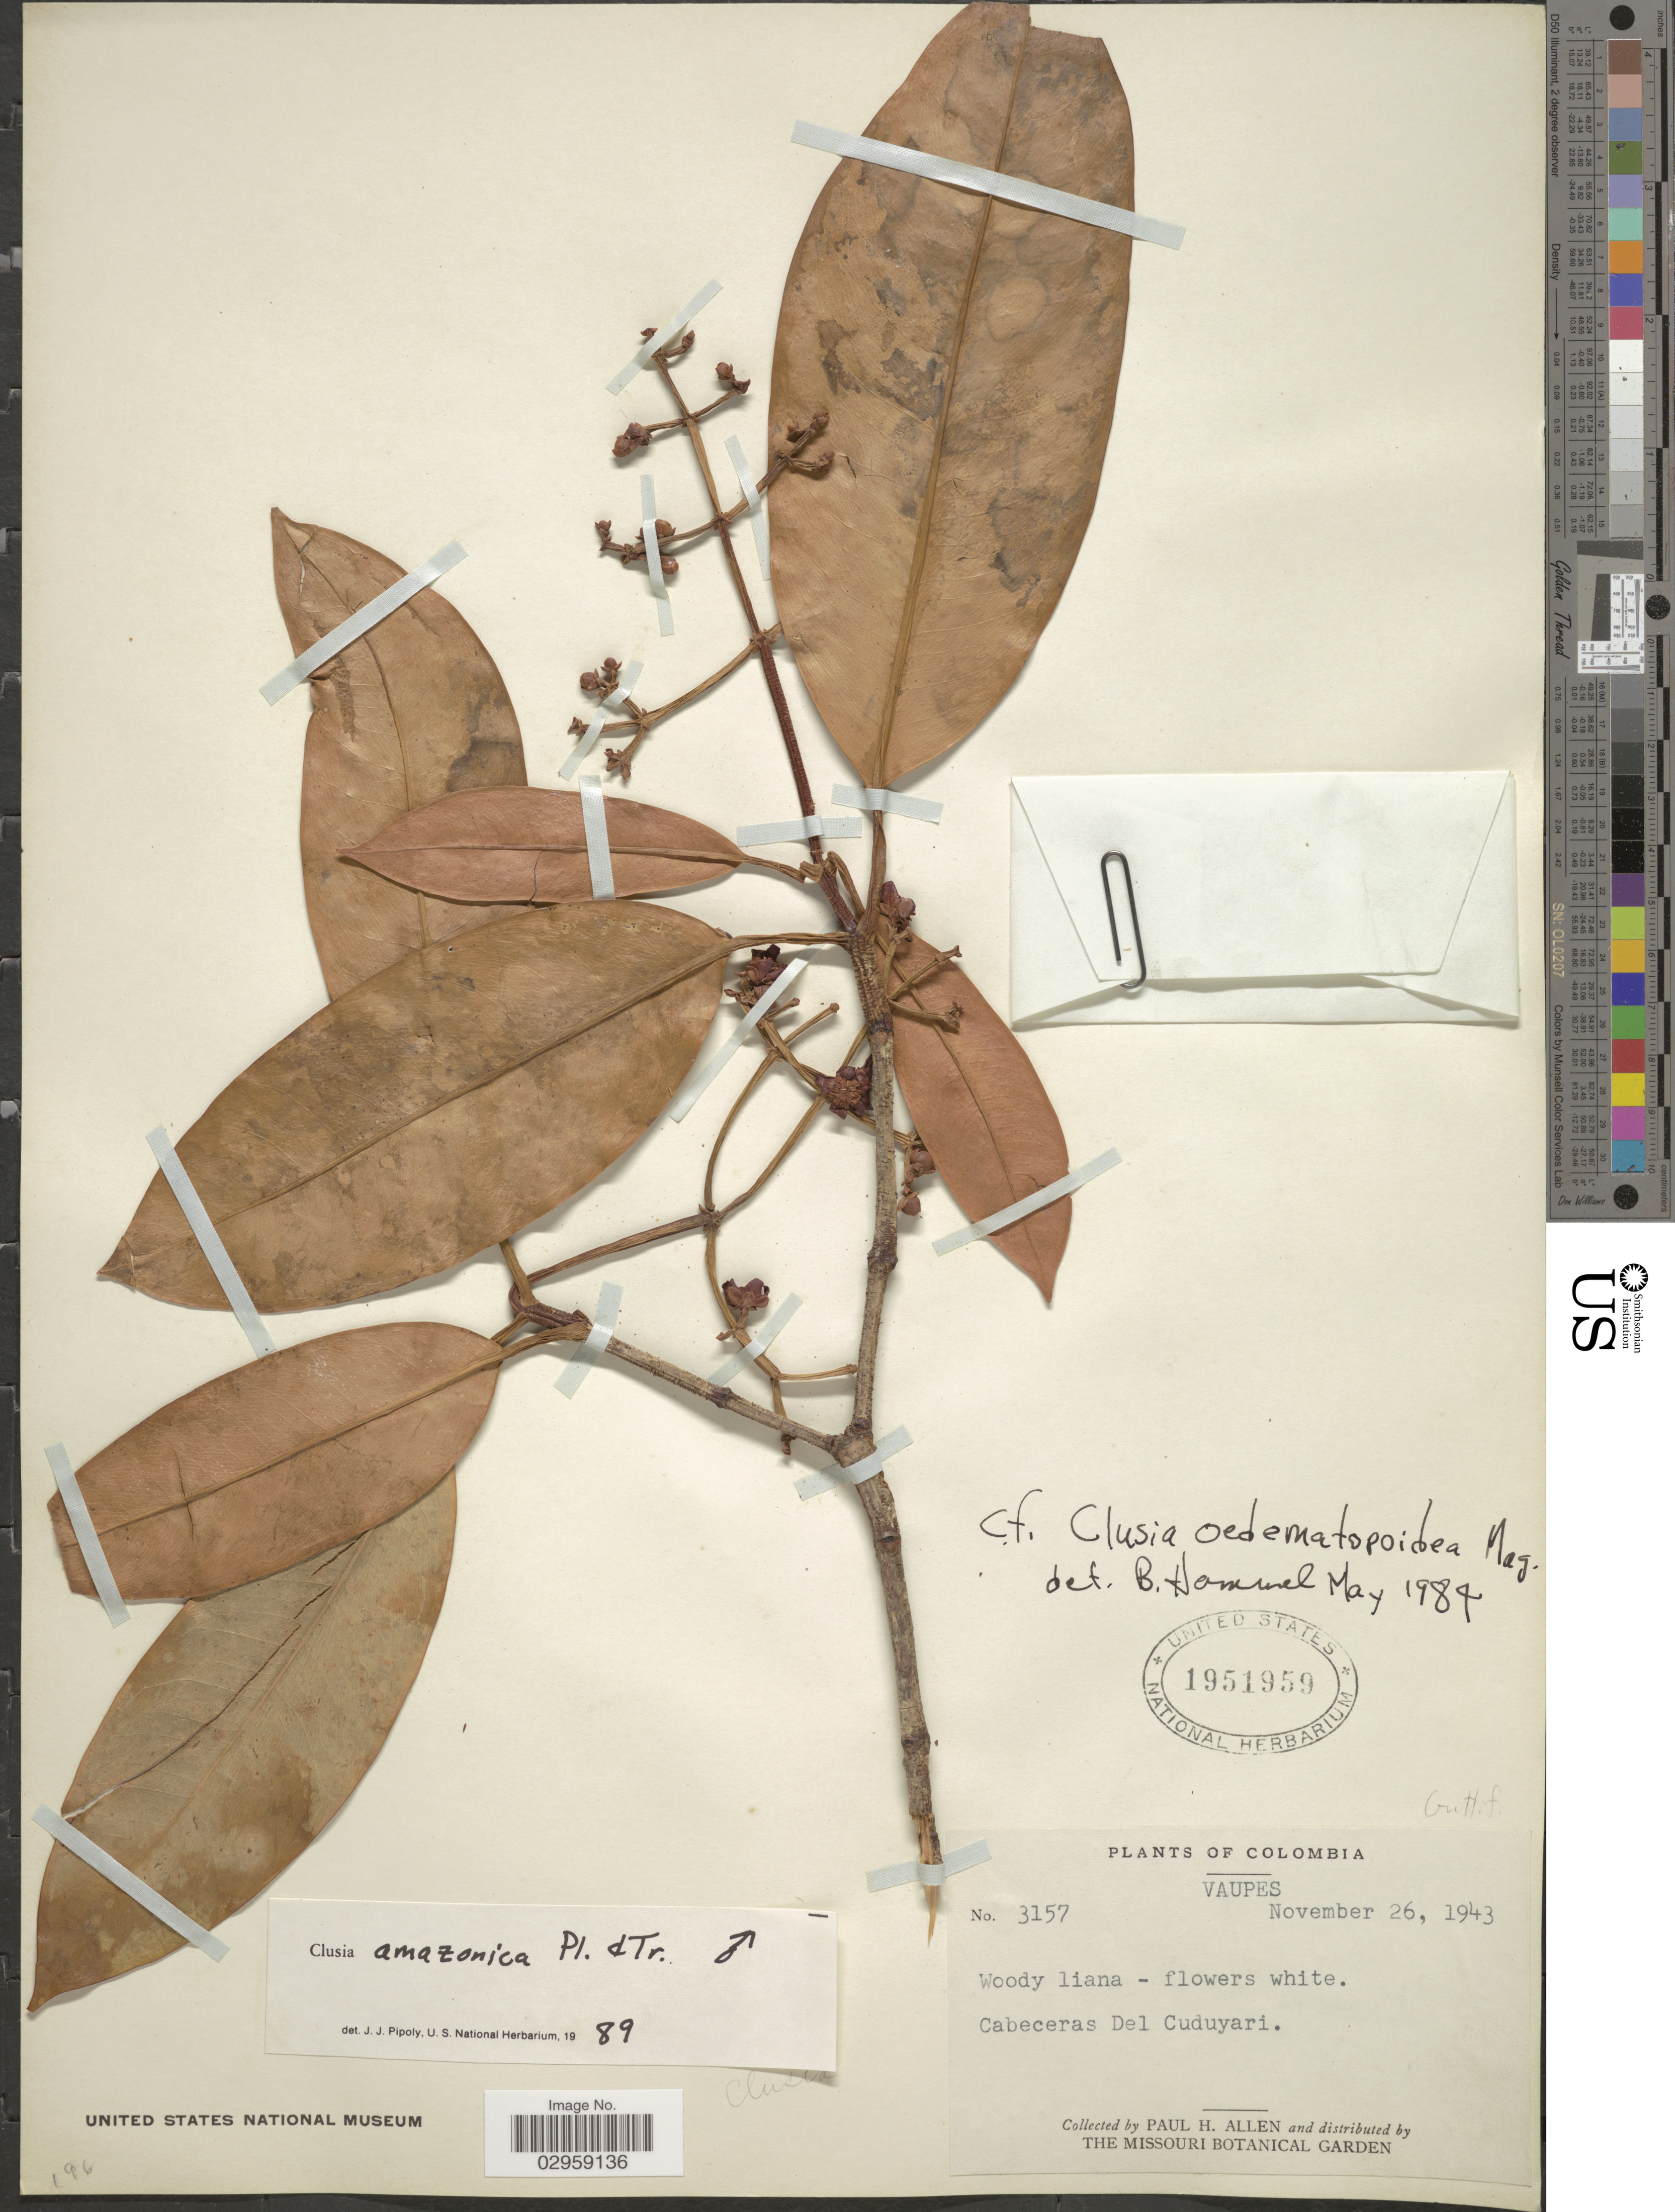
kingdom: Plantae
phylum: Tracheophyta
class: Magnoliopsida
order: Malpighiales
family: Clusiaceae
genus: Clusia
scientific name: Clusia amazonica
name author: Planch. & Triana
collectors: P. H. Allen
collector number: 3157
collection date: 1943-11-26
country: Colombia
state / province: Vaupés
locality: Cabeceras Del Cuduyari.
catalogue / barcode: US 1951959